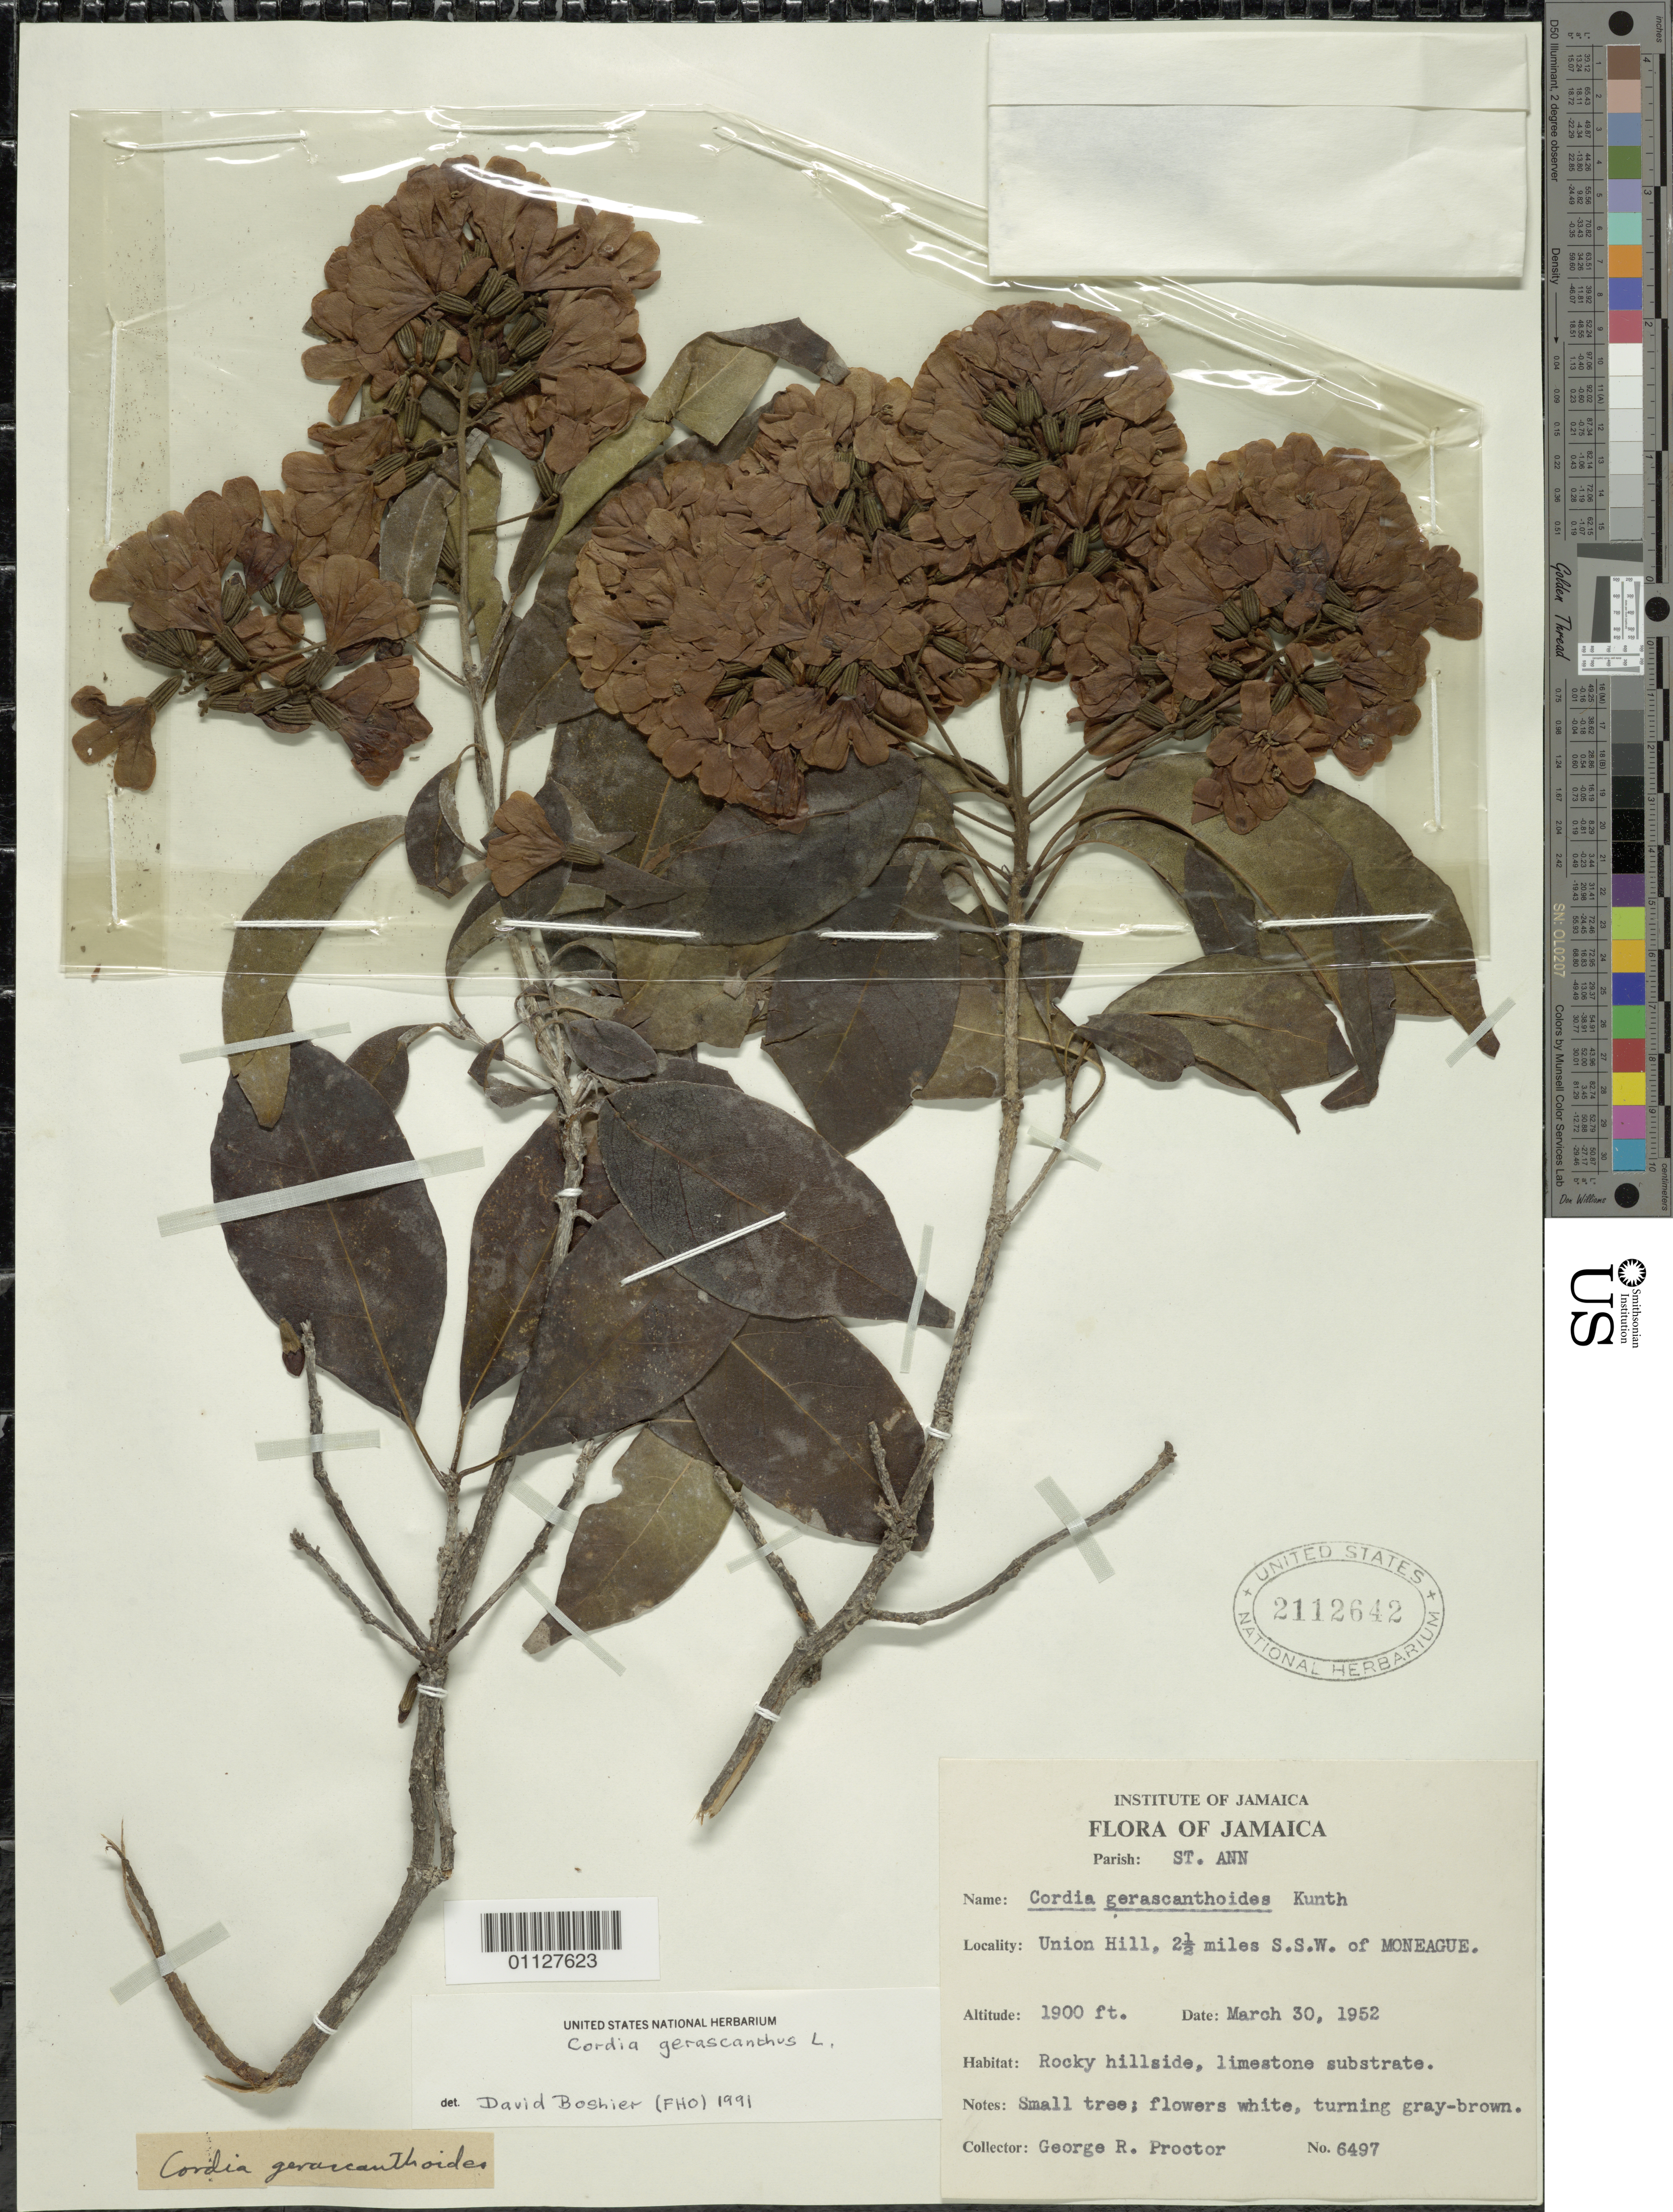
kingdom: Plantae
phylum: Tracheophyta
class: Magnoliopsida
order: Boraginales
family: Cordiaceae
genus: Cordia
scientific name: Cordia gerascanthus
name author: L.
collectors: G. R. Proctor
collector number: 6497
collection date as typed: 30 Mar 1952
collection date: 1952-03-30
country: Jamaica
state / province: Saint Ann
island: Jamaica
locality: Union hill, 2.5 miles SSW of Moneague. Rocky hillside, limestone substrate.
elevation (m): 579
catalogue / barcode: US 2112642